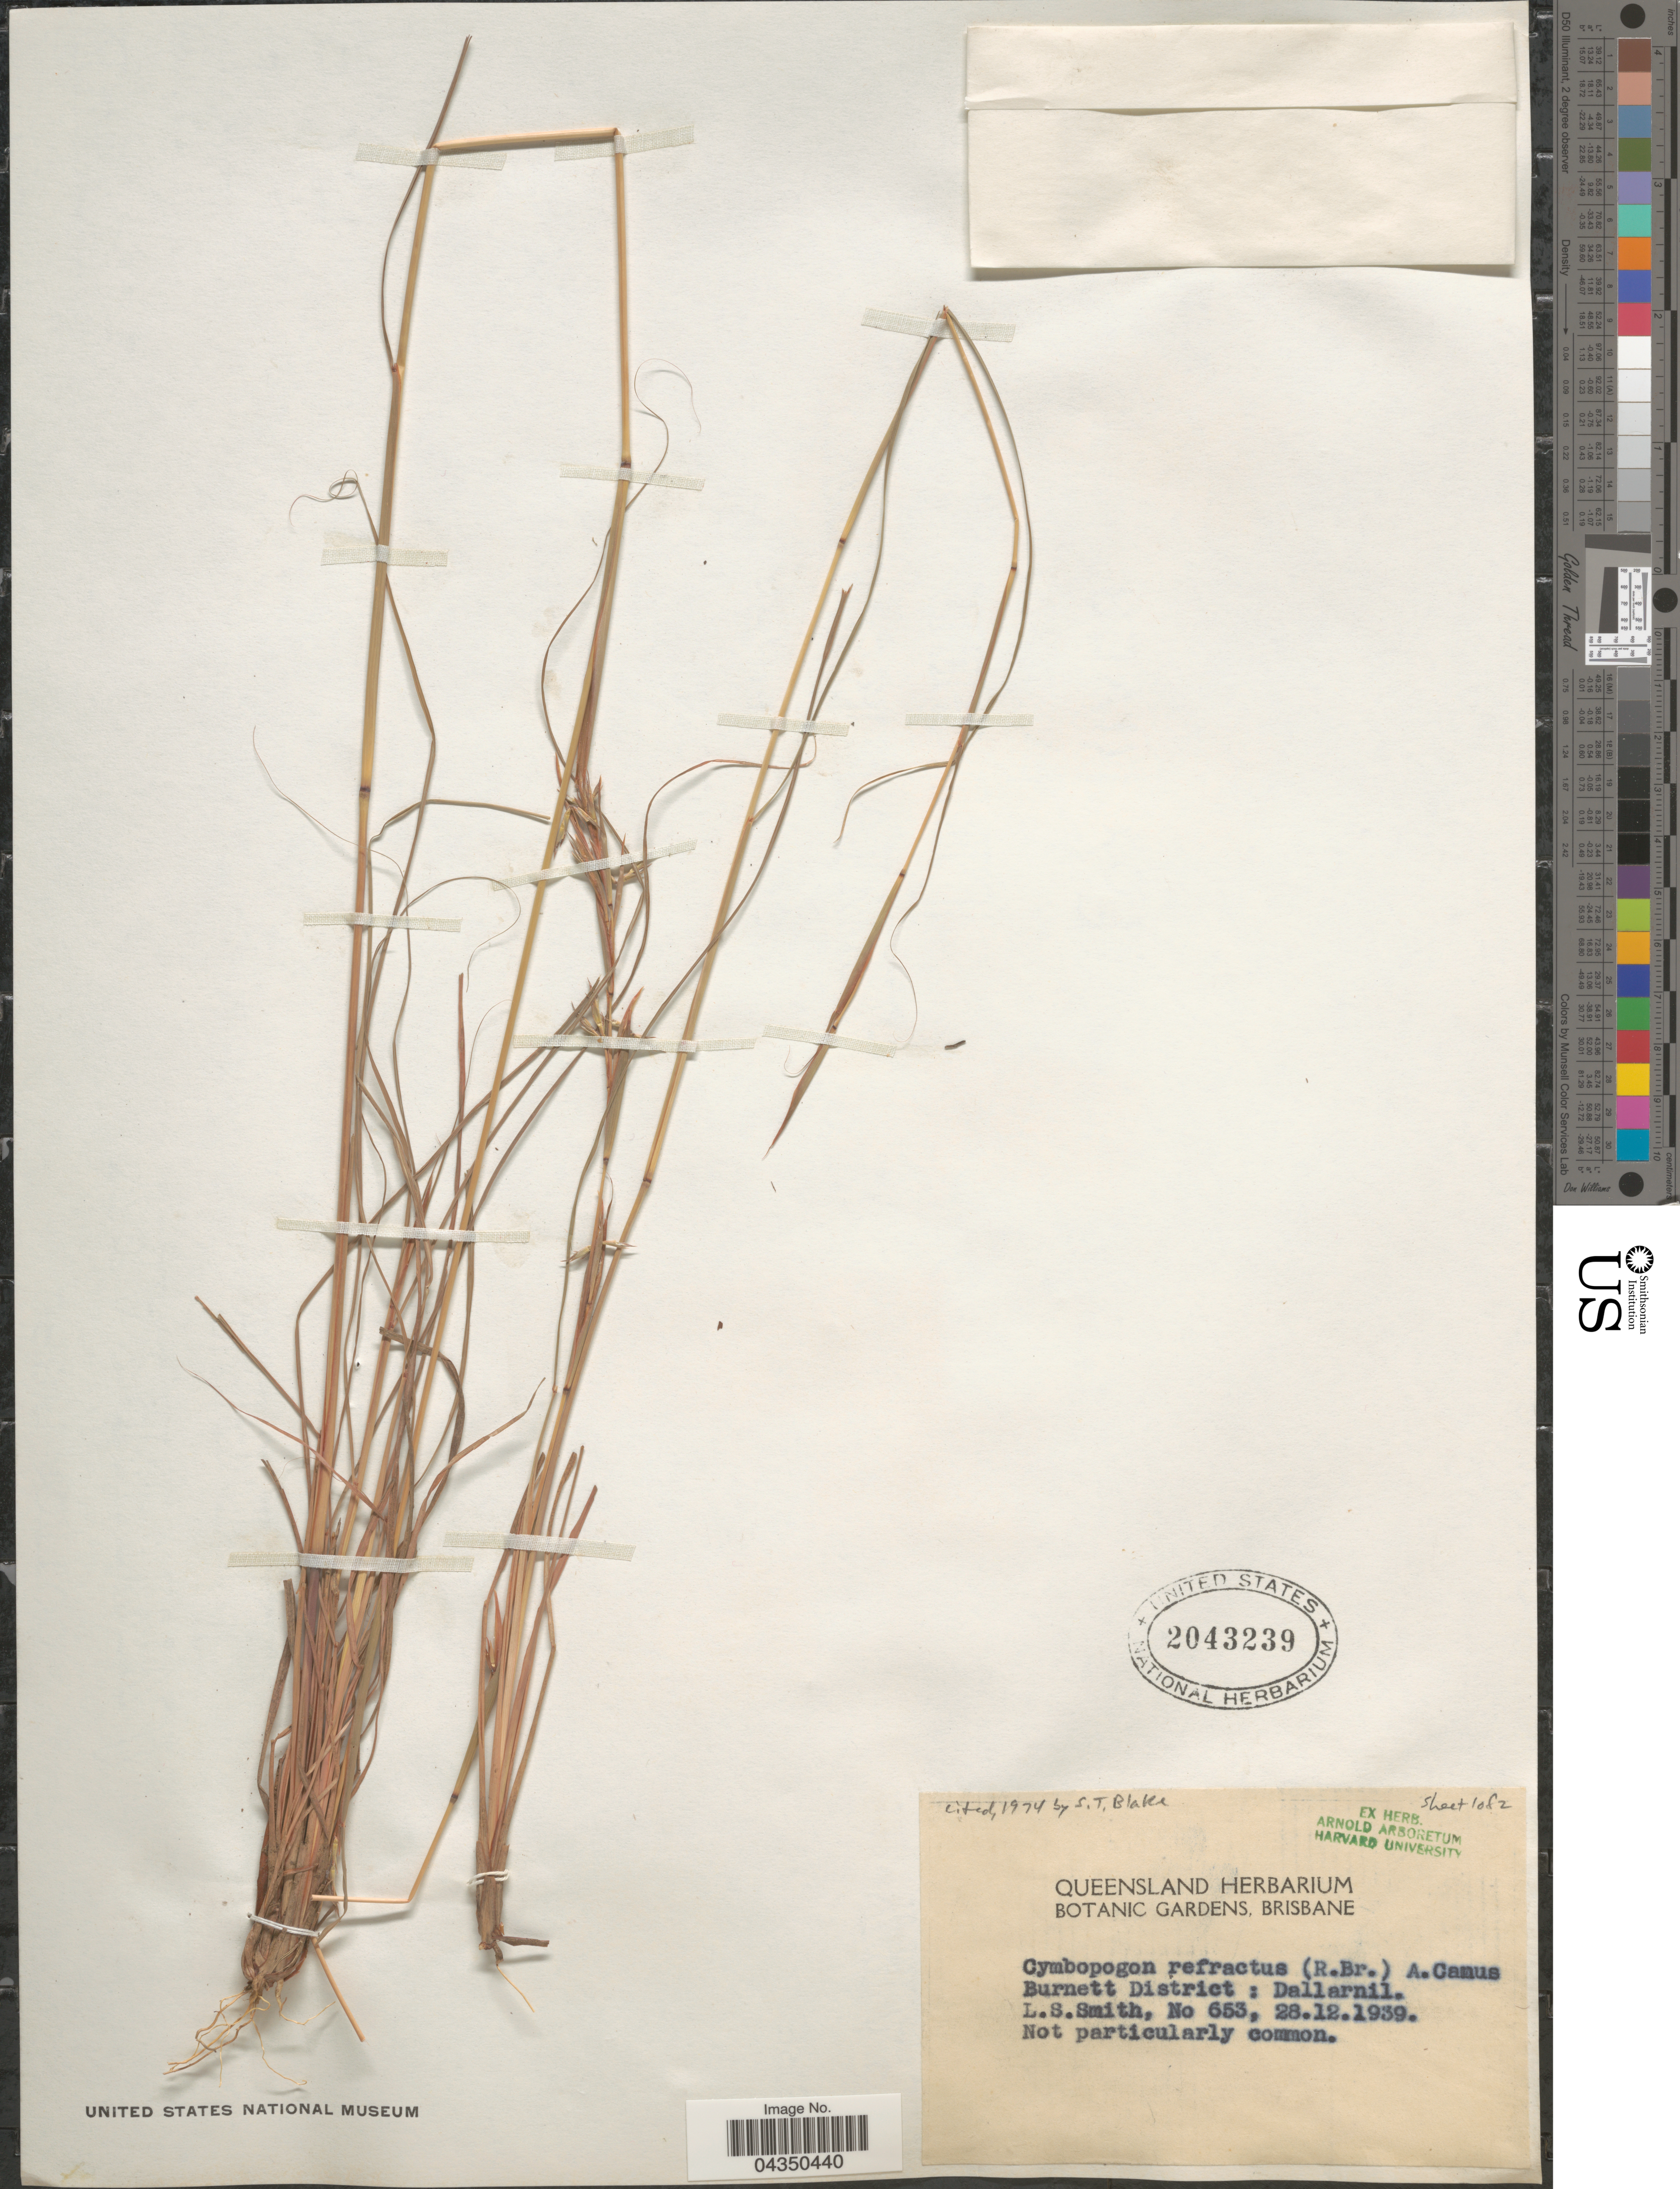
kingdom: Plantae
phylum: Tracheophyta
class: Liliopsida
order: Poales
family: Poaceae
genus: Cymbopogon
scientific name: Cymbopogon refractus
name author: (R. Br.) A. Camus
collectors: L. Smith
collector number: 653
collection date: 1939-12-28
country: Australia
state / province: Queensland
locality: Burnett District: Dallarnil.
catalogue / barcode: US 2043239